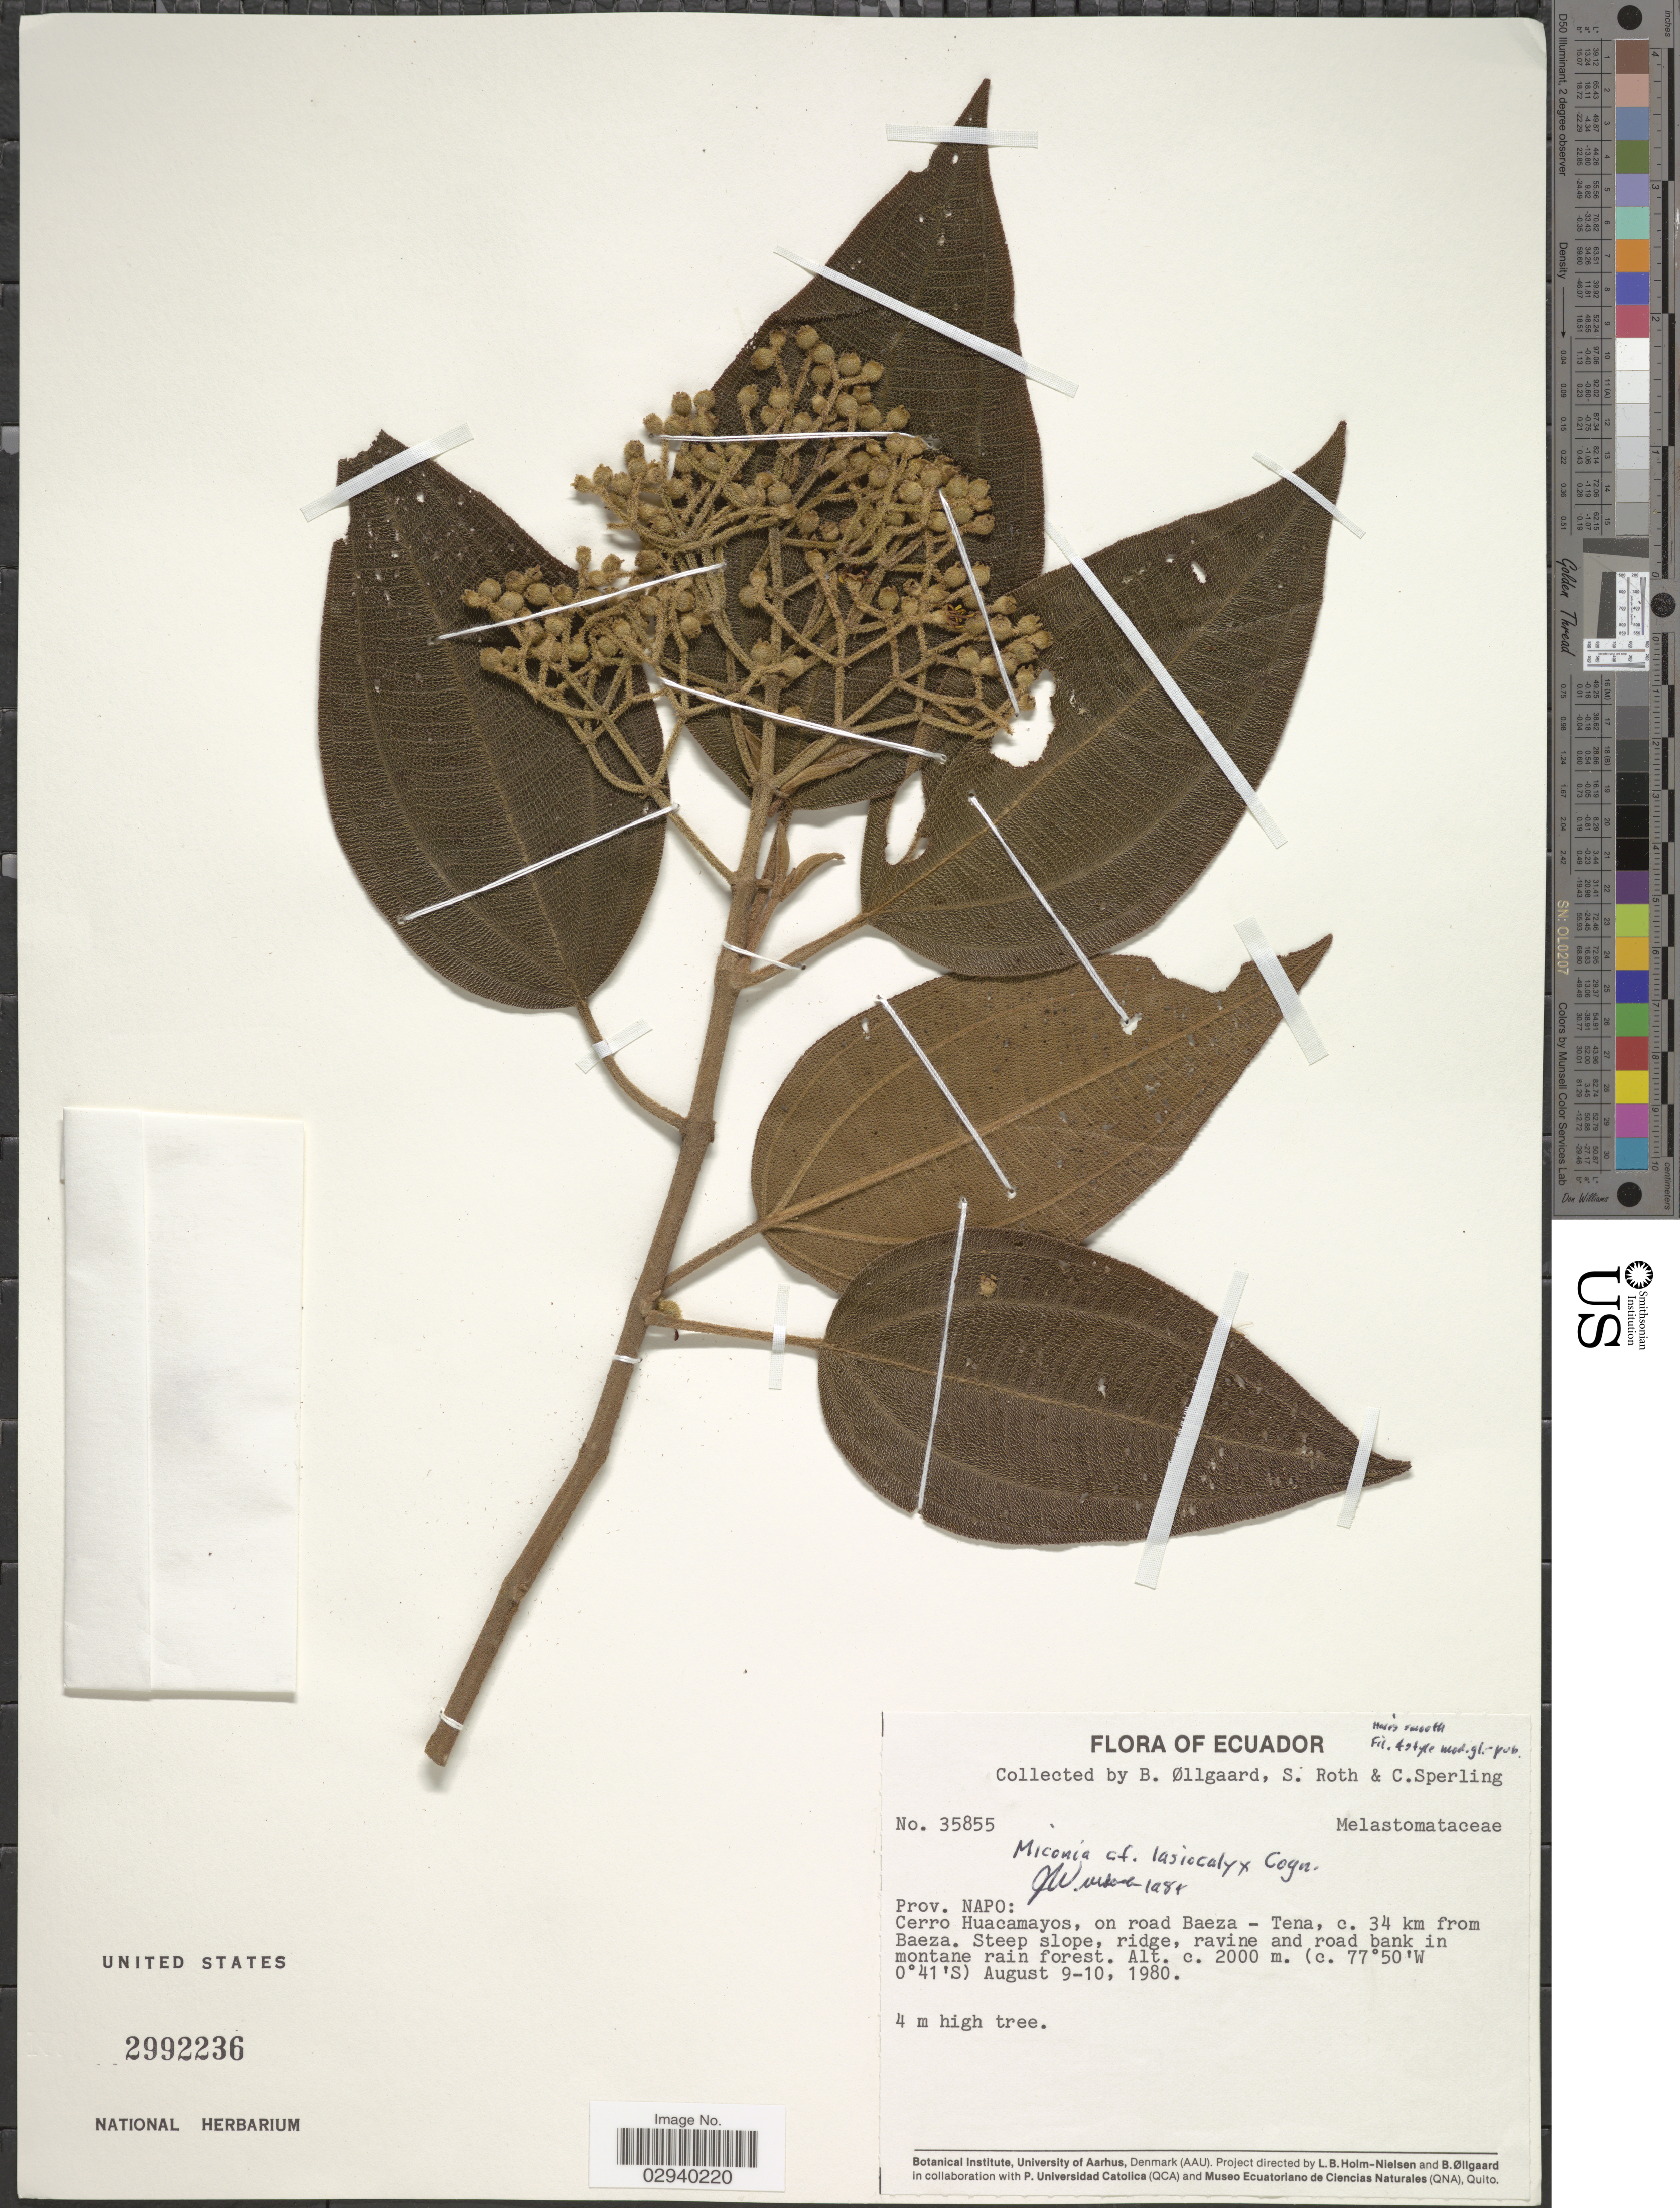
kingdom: Plantae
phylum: Tracheophyta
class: Magnoliopsida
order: Myrtales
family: Melastomataceae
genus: Miconia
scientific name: Miconia lasiocalyx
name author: Cogn.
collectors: B. Øllgaard, S. Roth & C. Sperling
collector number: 35855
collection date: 1980-08-09/1980-08-10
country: Ecuador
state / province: Napo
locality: Cerro Huacamayos, on road Baeza - Tena, c. 34 km from Baeza.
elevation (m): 2000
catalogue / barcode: US 2992236